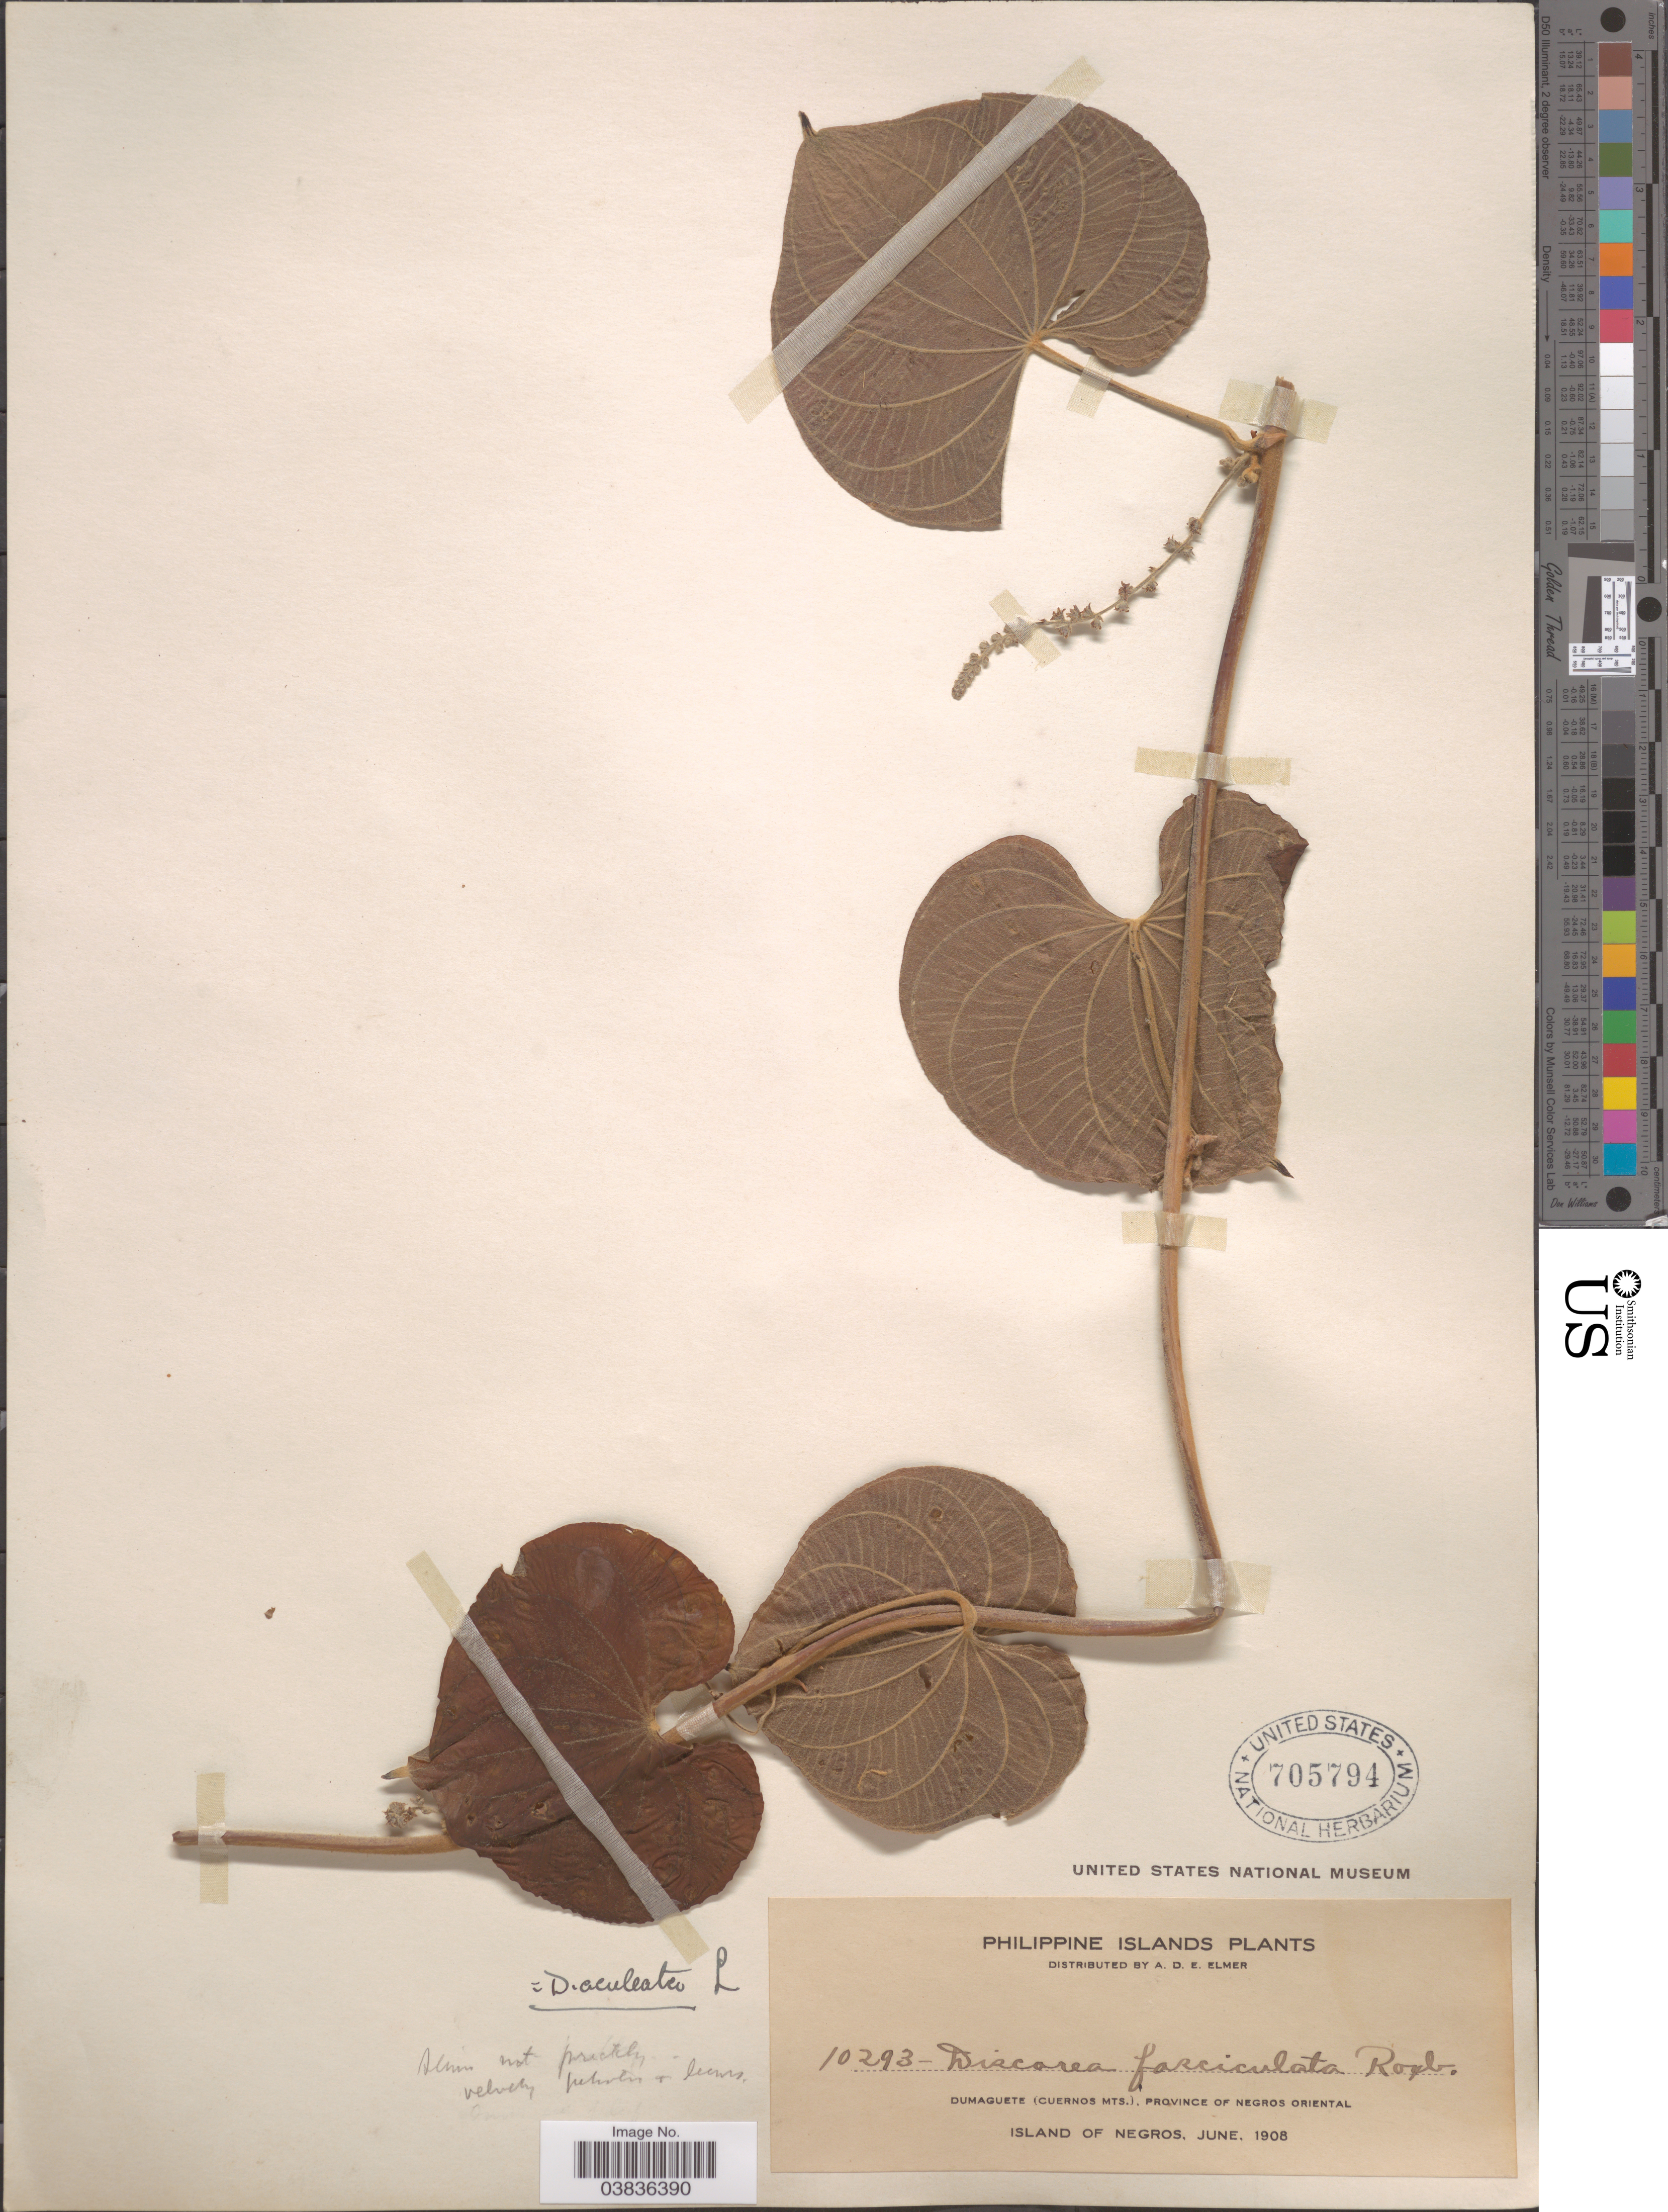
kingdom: Plantae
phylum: Tracheophyta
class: Liliopsida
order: Dioscoreales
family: Dioscoreaceae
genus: Dioscorea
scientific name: Dioscorea esculenta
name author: (Lour.) Burkill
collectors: A. D. E. Elmer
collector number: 10293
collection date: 1908-06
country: Philippines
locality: Philippine Islands. Dumaguete (Cuernos Mts.), Province of Negros Oriental. Island of Negros.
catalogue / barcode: US 705794